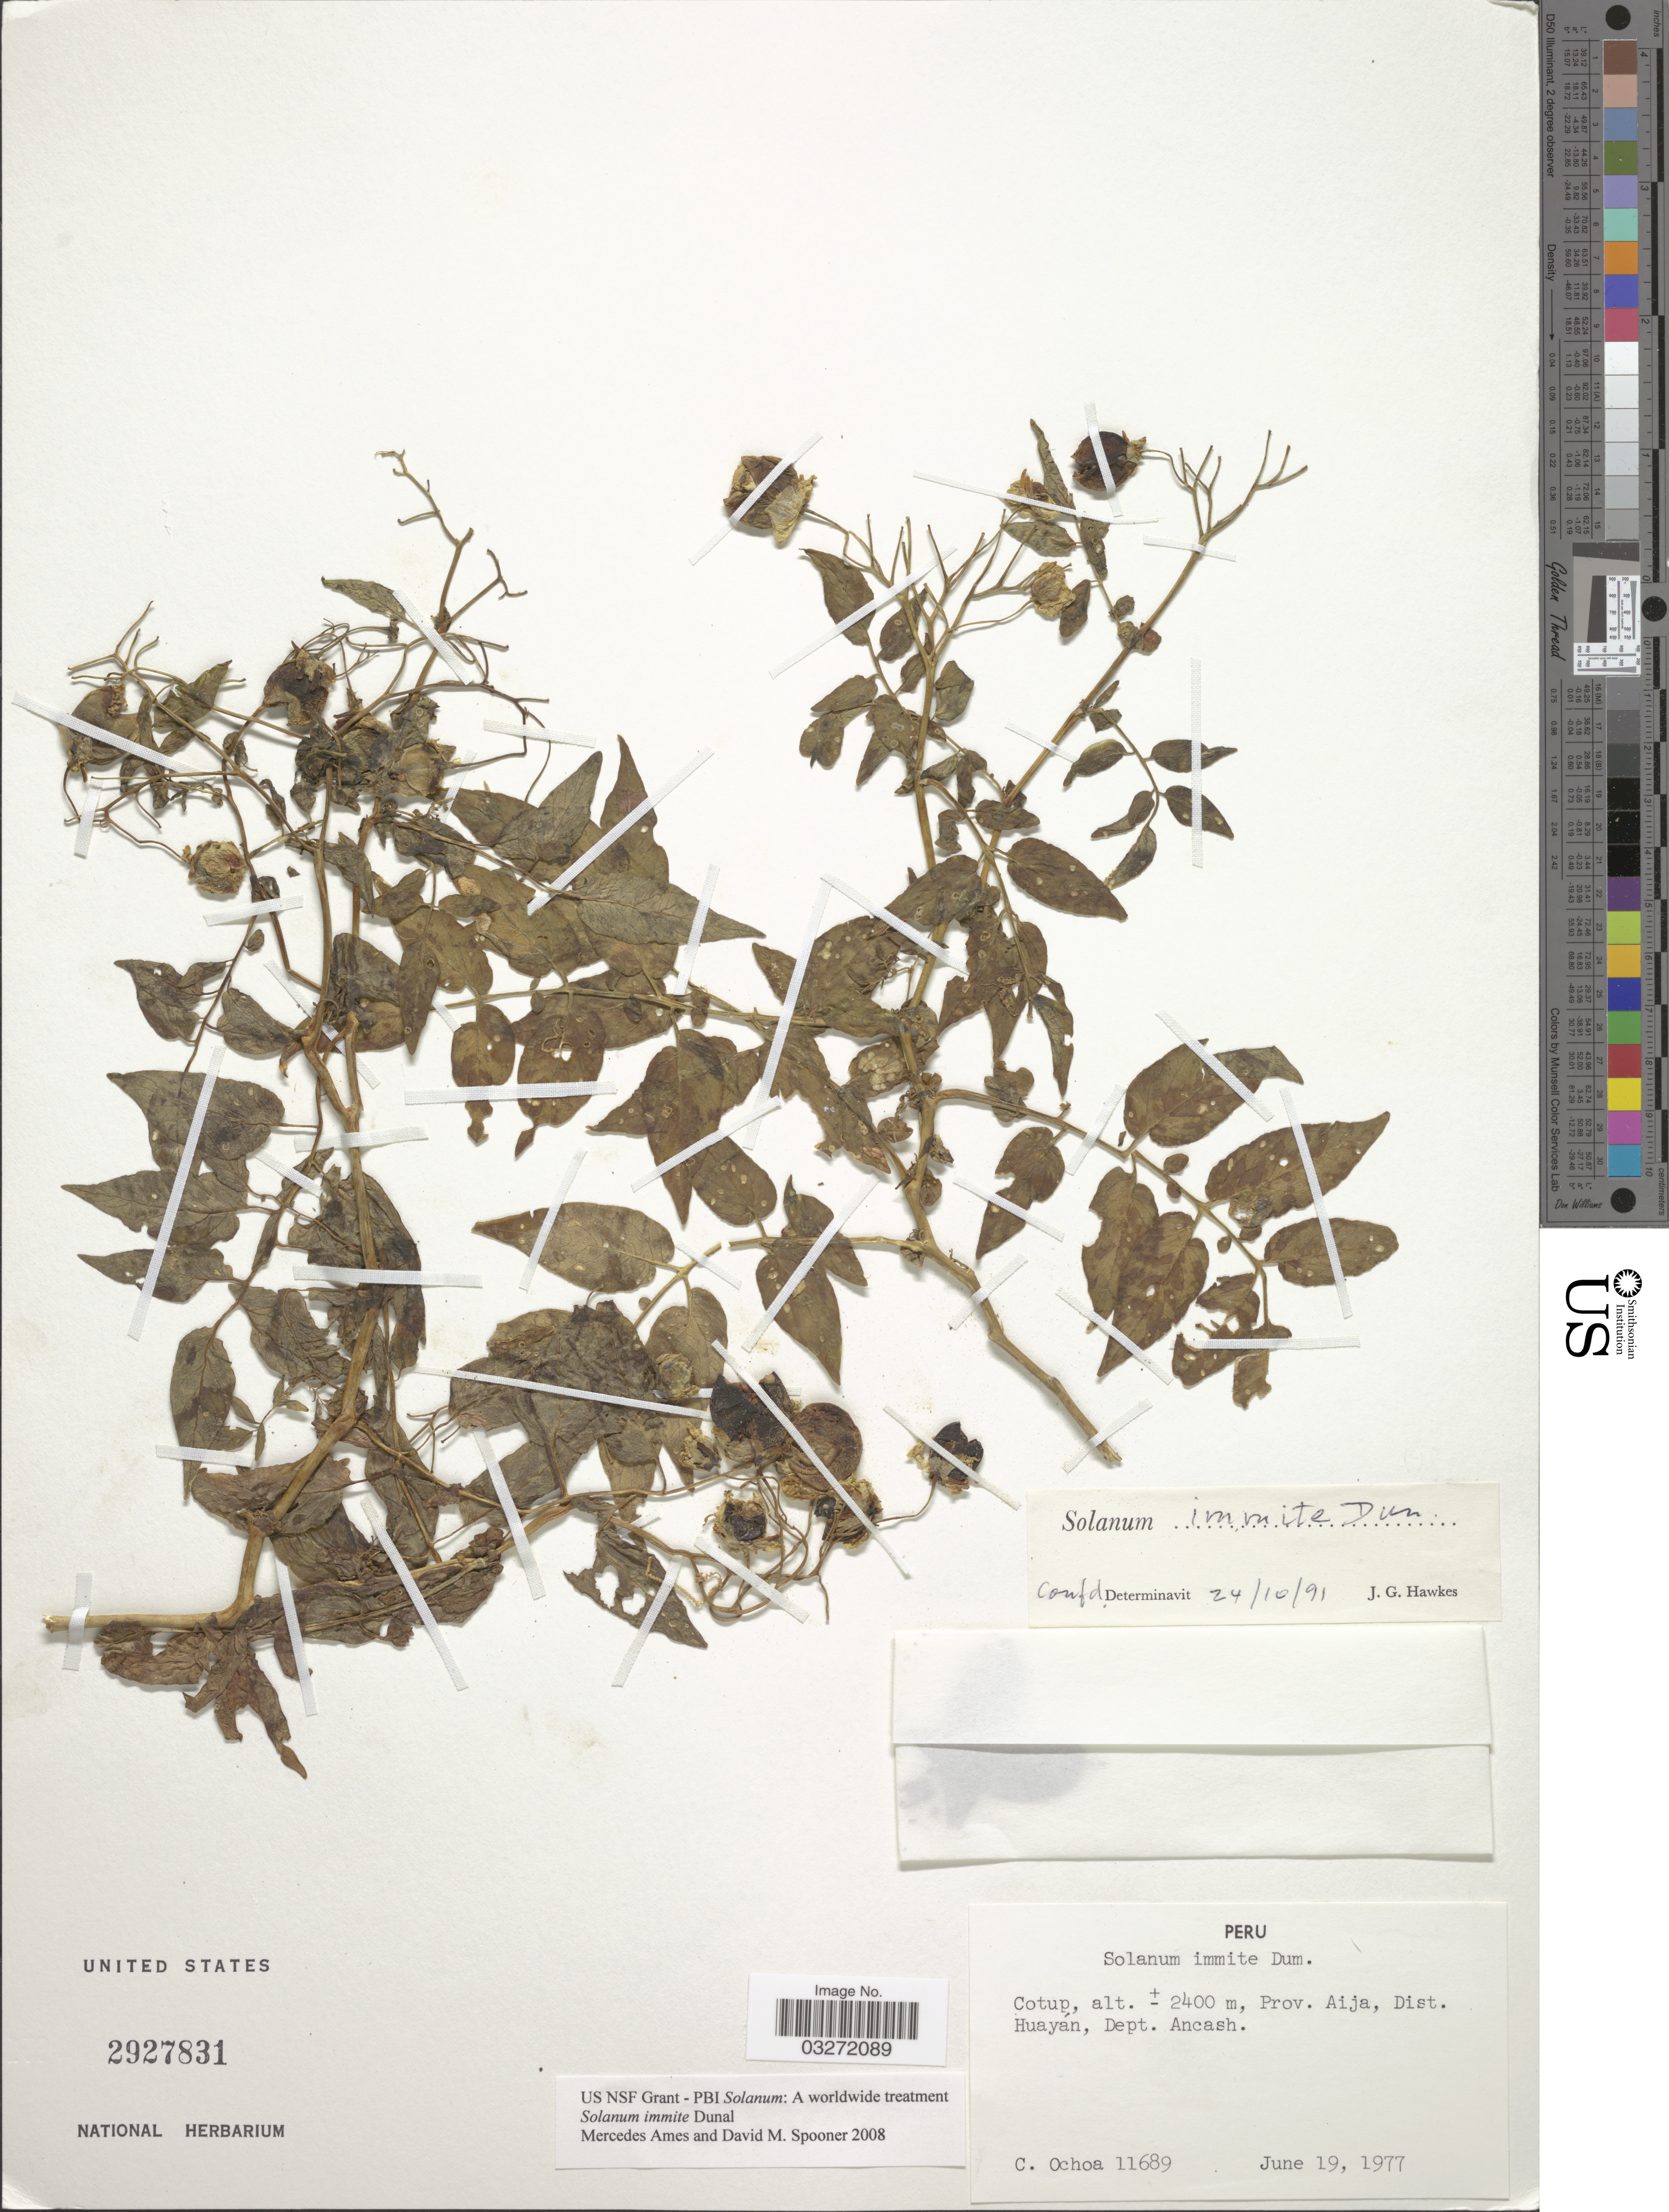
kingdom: Plantae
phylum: Tracheophyta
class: Magnoliopsida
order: Solanales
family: Solanaceae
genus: Solanum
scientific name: Solanum immite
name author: Dunal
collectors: C. Ochoa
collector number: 11689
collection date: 1977-06-19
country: Peru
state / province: Ancash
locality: Cotup, Prov. Aija, Dist. Huayán, Dept. Ancash.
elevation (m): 2400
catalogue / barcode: US 2927831